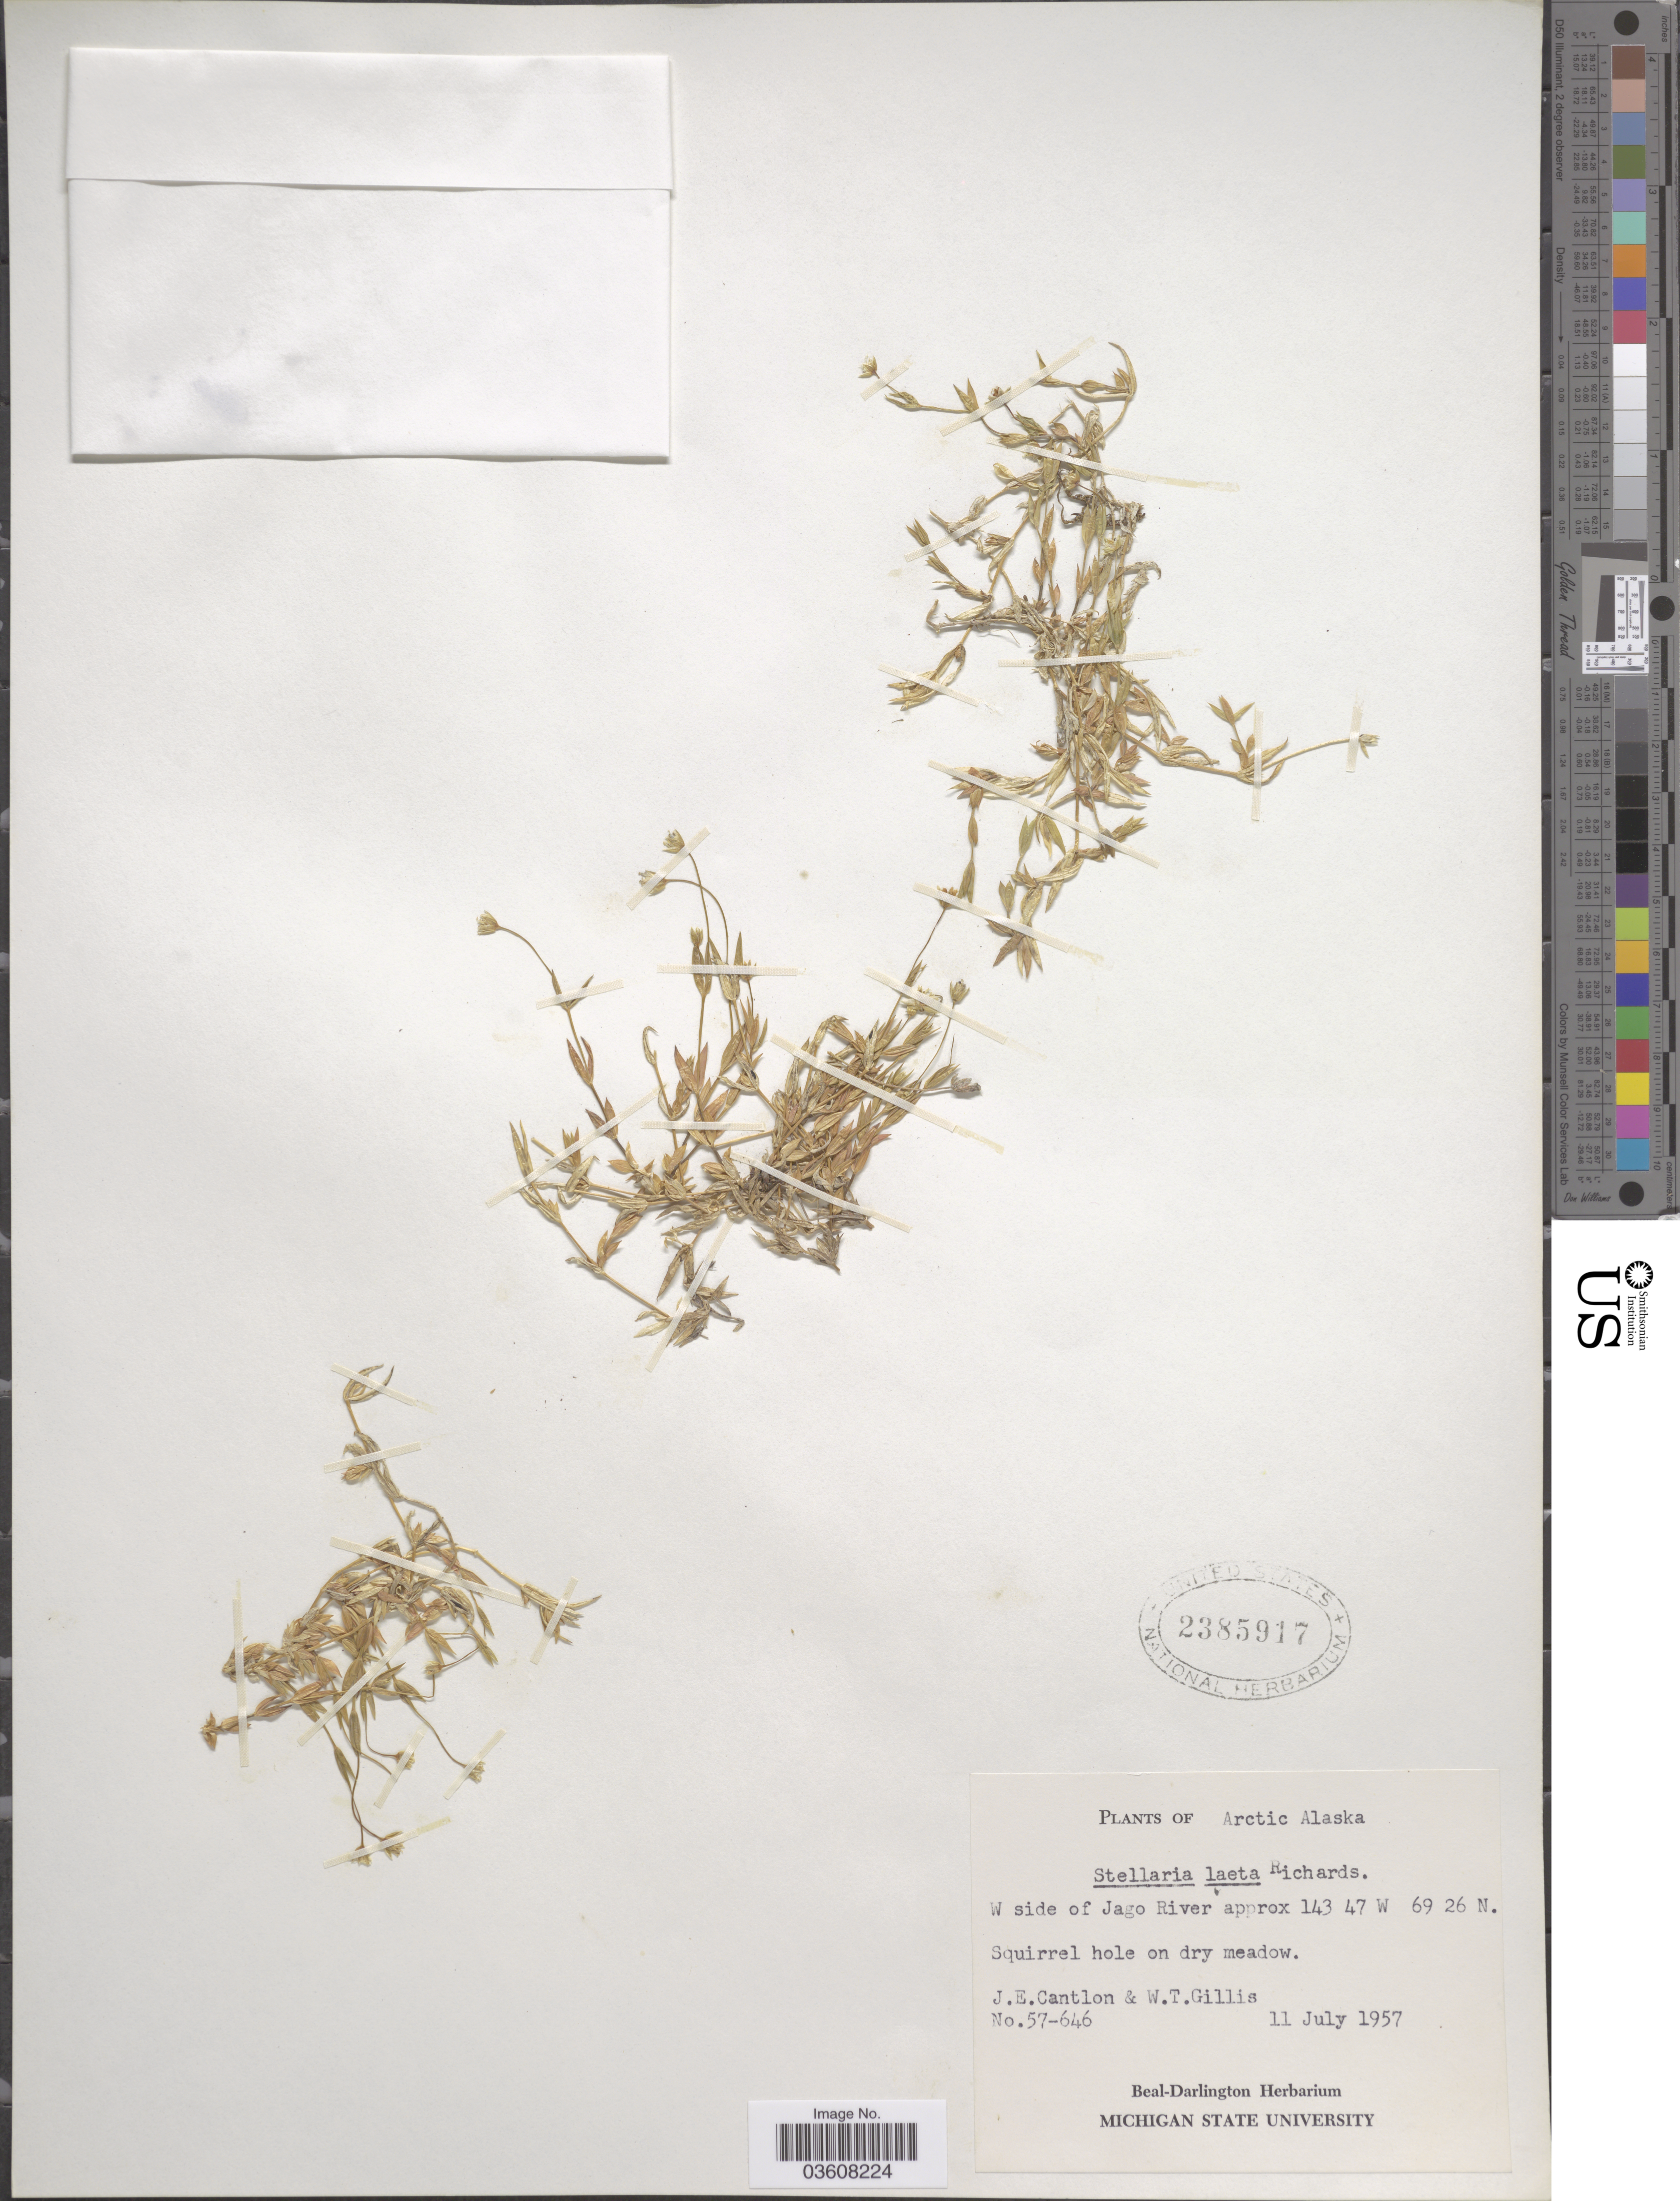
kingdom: Plantae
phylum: Tracheophyta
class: Magnoliopsida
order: Caryophyllales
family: Caryophyllaceae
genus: Stellaria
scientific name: Stellaria laeta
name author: Richards.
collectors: J. Cantlon & W. T. Gillis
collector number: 57-646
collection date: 1957-07-11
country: United States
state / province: Alaska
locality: Arctic Alaska. W side of Jago River.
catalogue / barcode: US 2385917